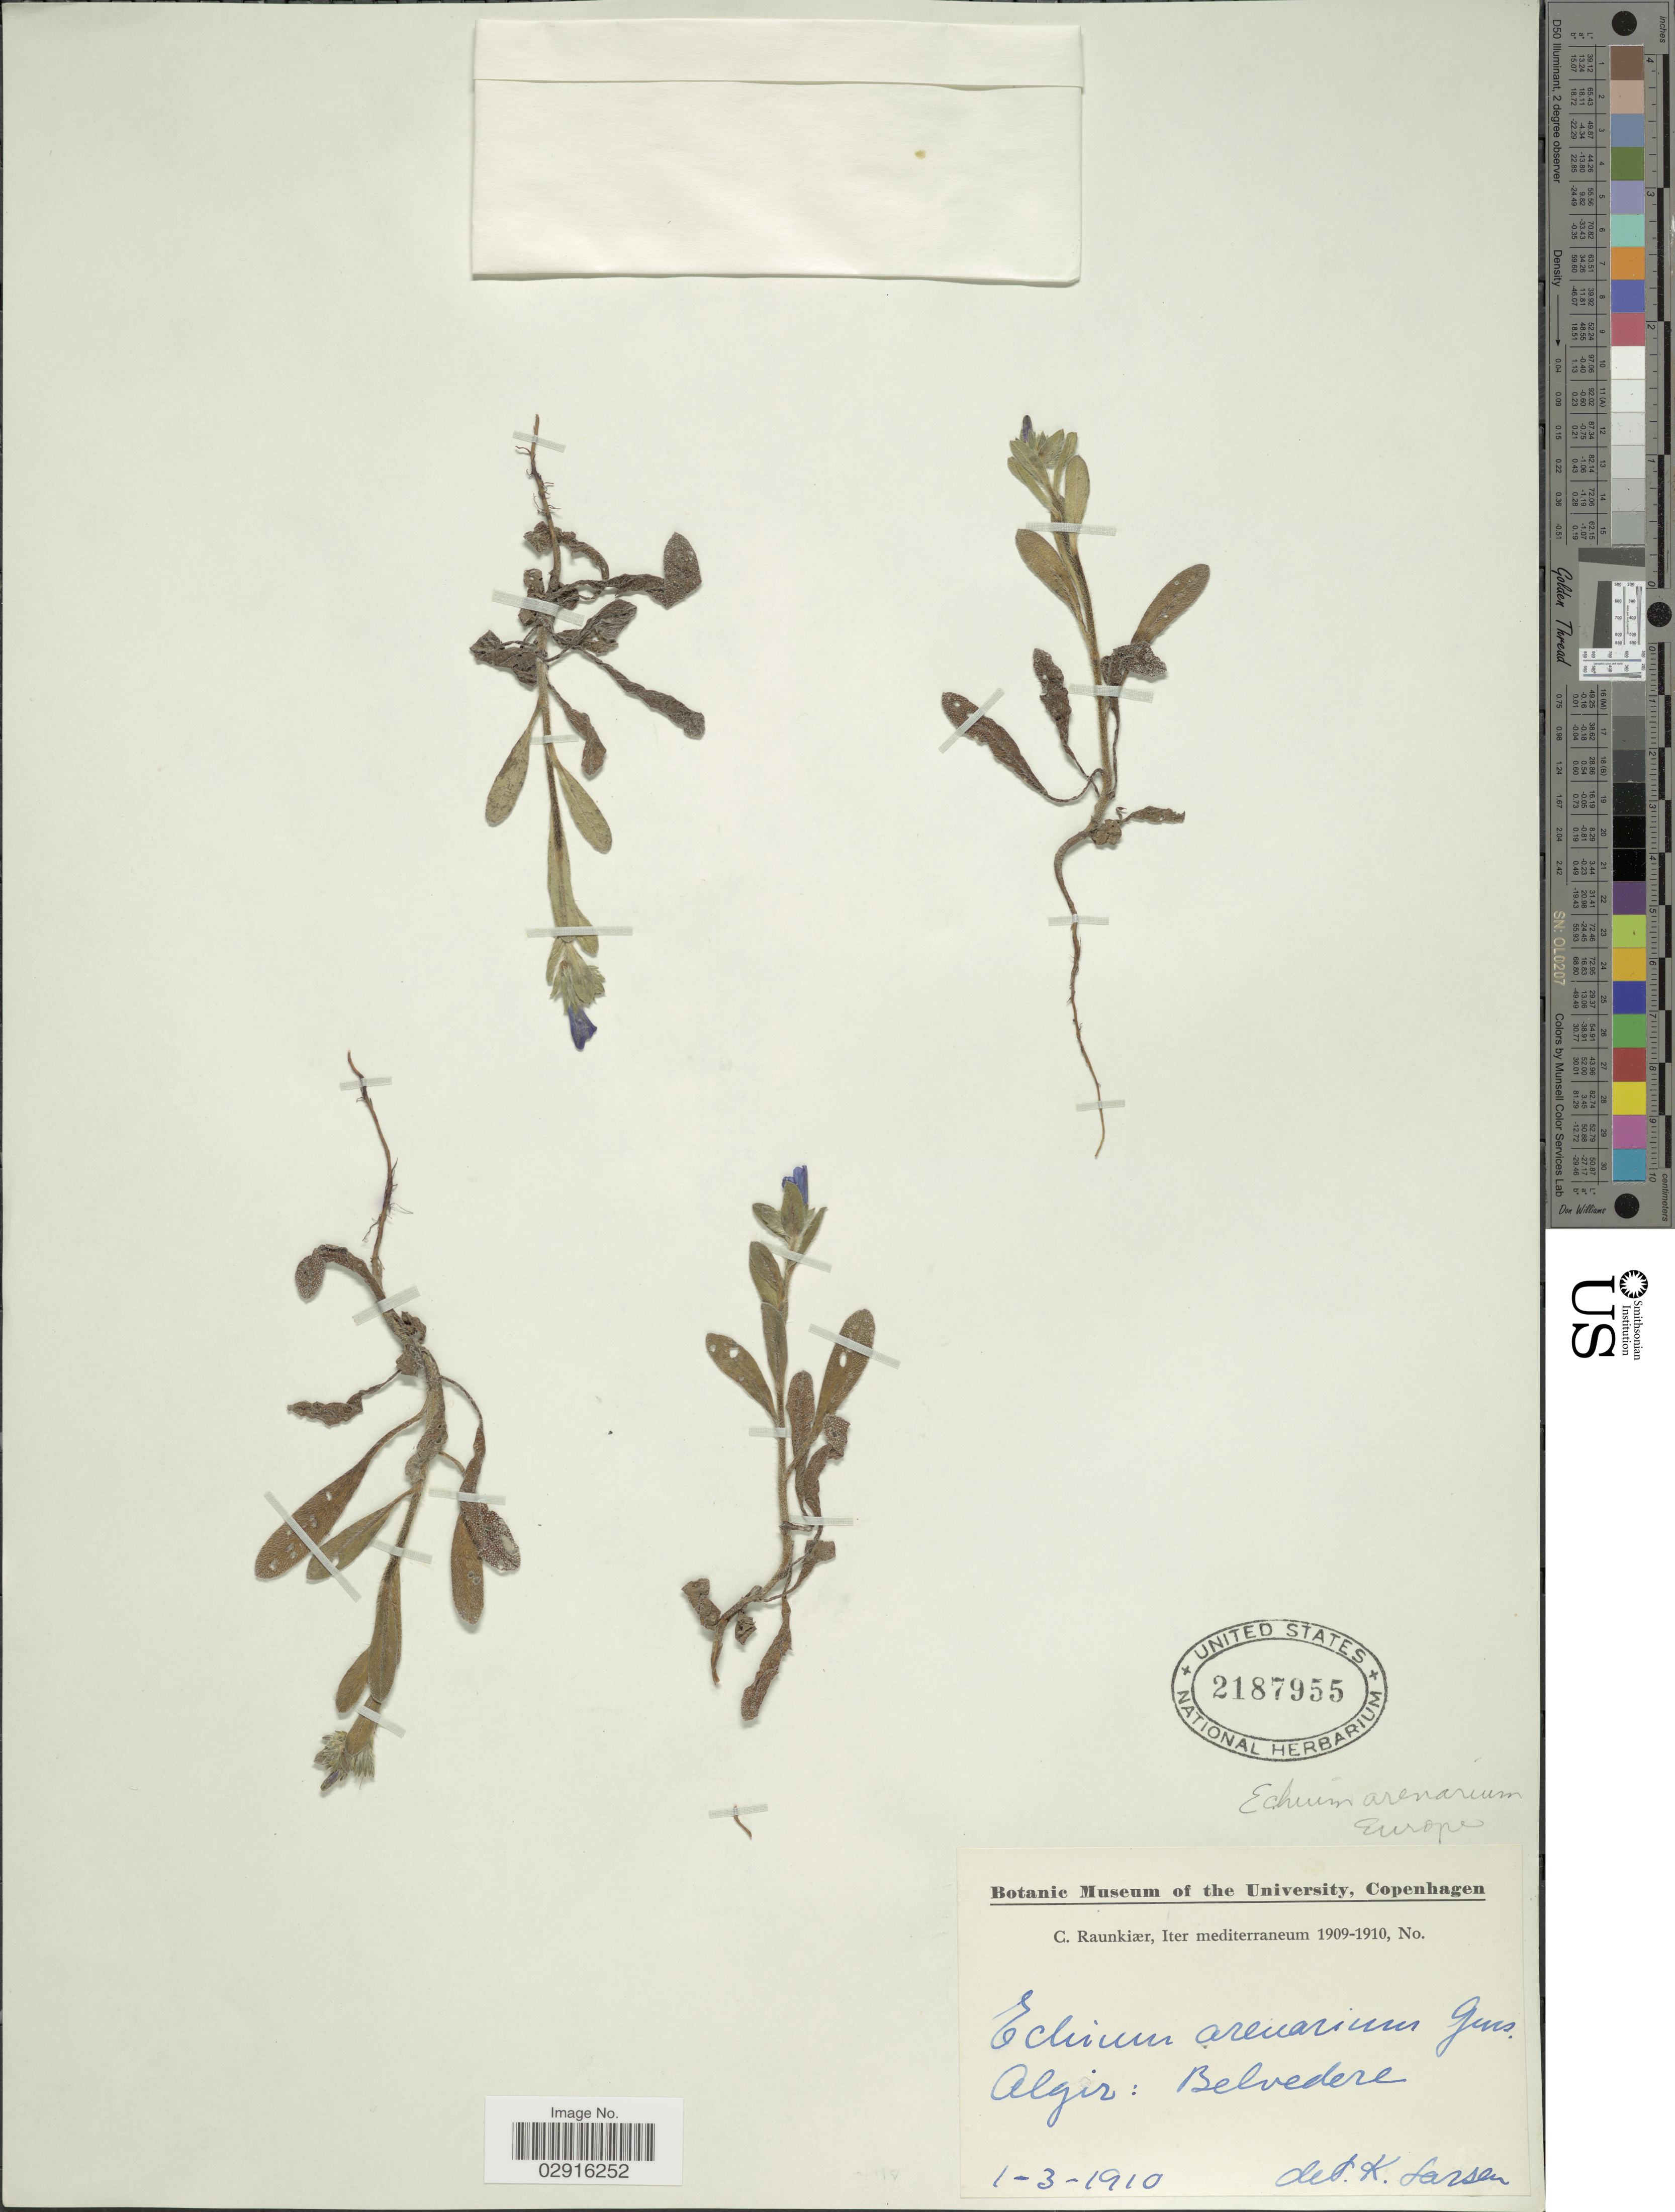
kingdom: Plantae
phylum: Tracheophyta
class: Magnoliopsida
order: Boraginales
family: Boraginaceae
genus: Echium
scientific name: Echium arenarium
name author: Gussone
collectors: C. C. Raunkiaer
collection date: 1910-03-01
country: Algeria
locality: Algir: Belvedere.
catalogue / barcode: US 2187955